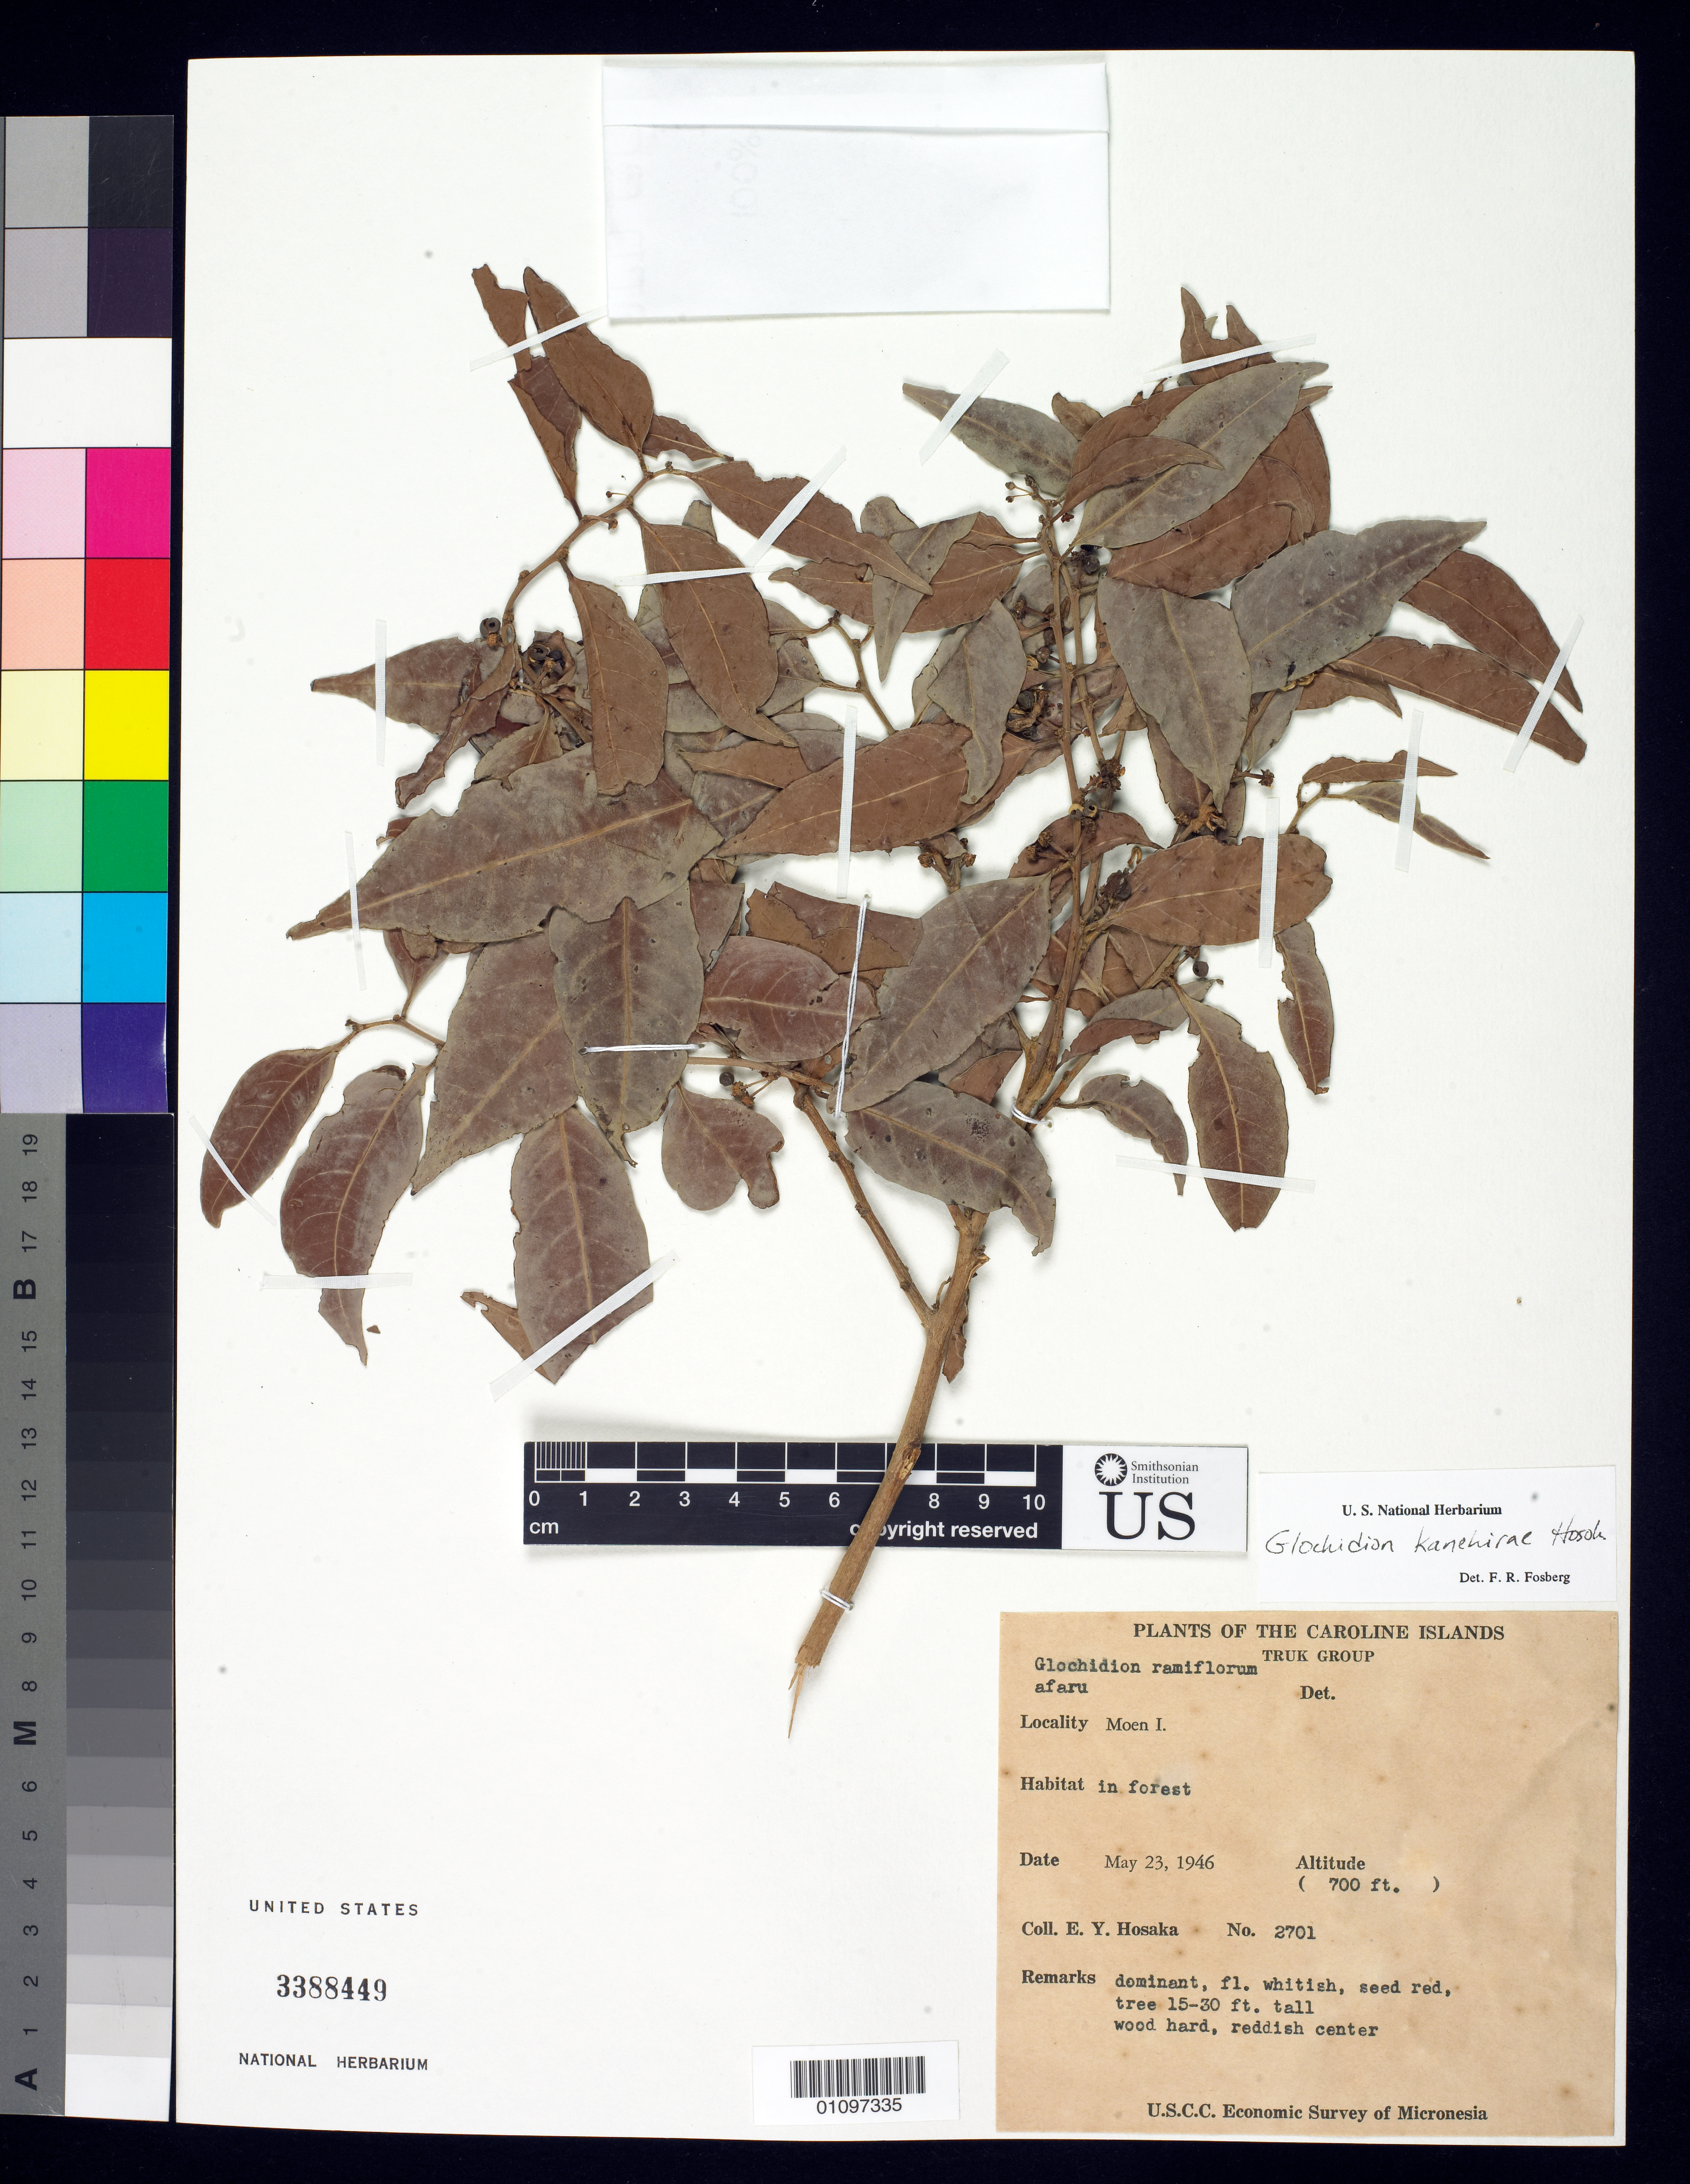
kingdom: Plantae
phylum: Tracheophyta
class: Magnoliopsida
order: Malpighiales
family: Phyllanthaceae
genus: Phyllanthus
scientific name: Phyllanthus kanehirae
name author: (Hosok.) W.L. Wagner & Lorence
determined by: Wagner, W. L., (BOT), Smithsonian Institution - National Museum of Natural History (UNITED STATES)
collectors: E. Y. Hosaka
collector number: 2701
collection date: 1946-05-23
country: Micronesia, Federated States of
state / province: Truk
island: Moen [Wono]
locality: Moen I.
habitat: in forest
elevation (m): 213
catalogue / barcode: US 3388449